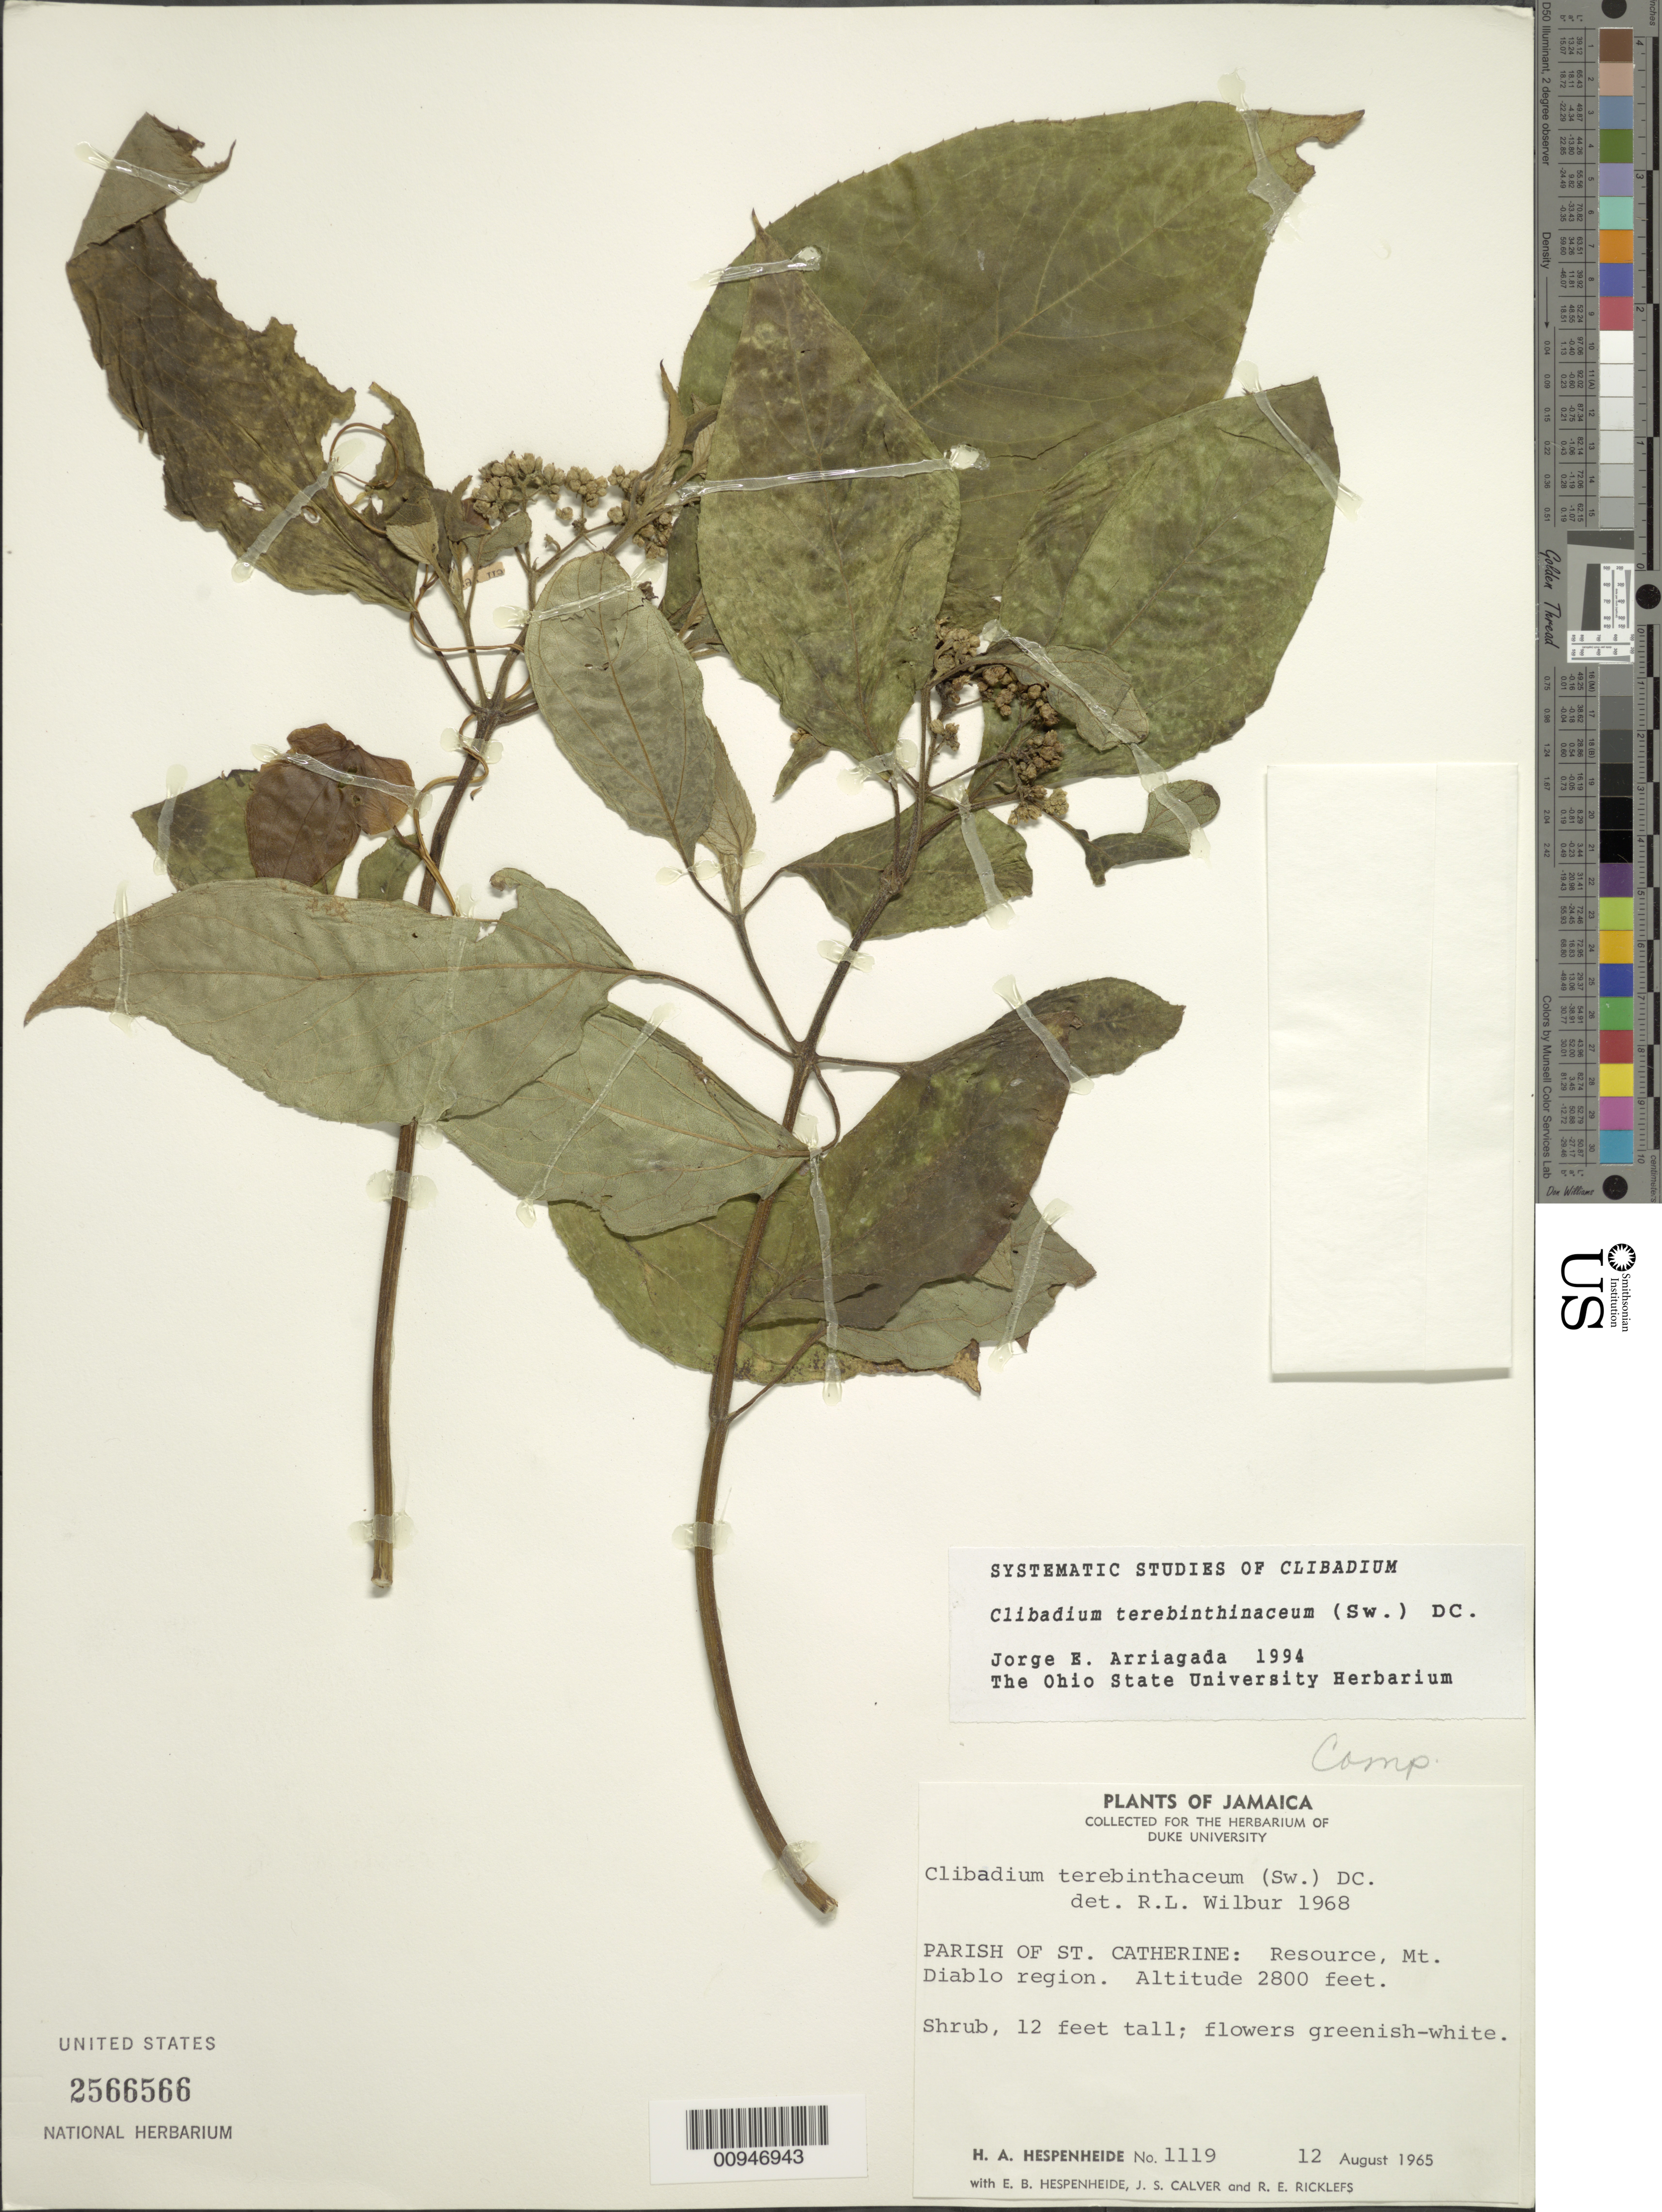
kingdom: Plantae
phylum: Tracheophyta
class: Magnoliopsida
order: Asterales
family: Asteraceae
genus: Clibadium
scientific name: Clibadium terebinthinaceum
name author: (Sw.) DC.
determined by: Arriagada, J. E.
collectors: H. A. Hespenheide, E. Hespenheide, J. Calver & R. Ricklefs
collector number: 1119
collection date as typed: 12 Aug 1965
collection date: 1965-08-12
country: Jamaica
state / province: Saint Catherine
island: Jamaica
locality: Resource, Mt. Diablo region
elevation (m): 853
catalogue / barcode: US 2566566